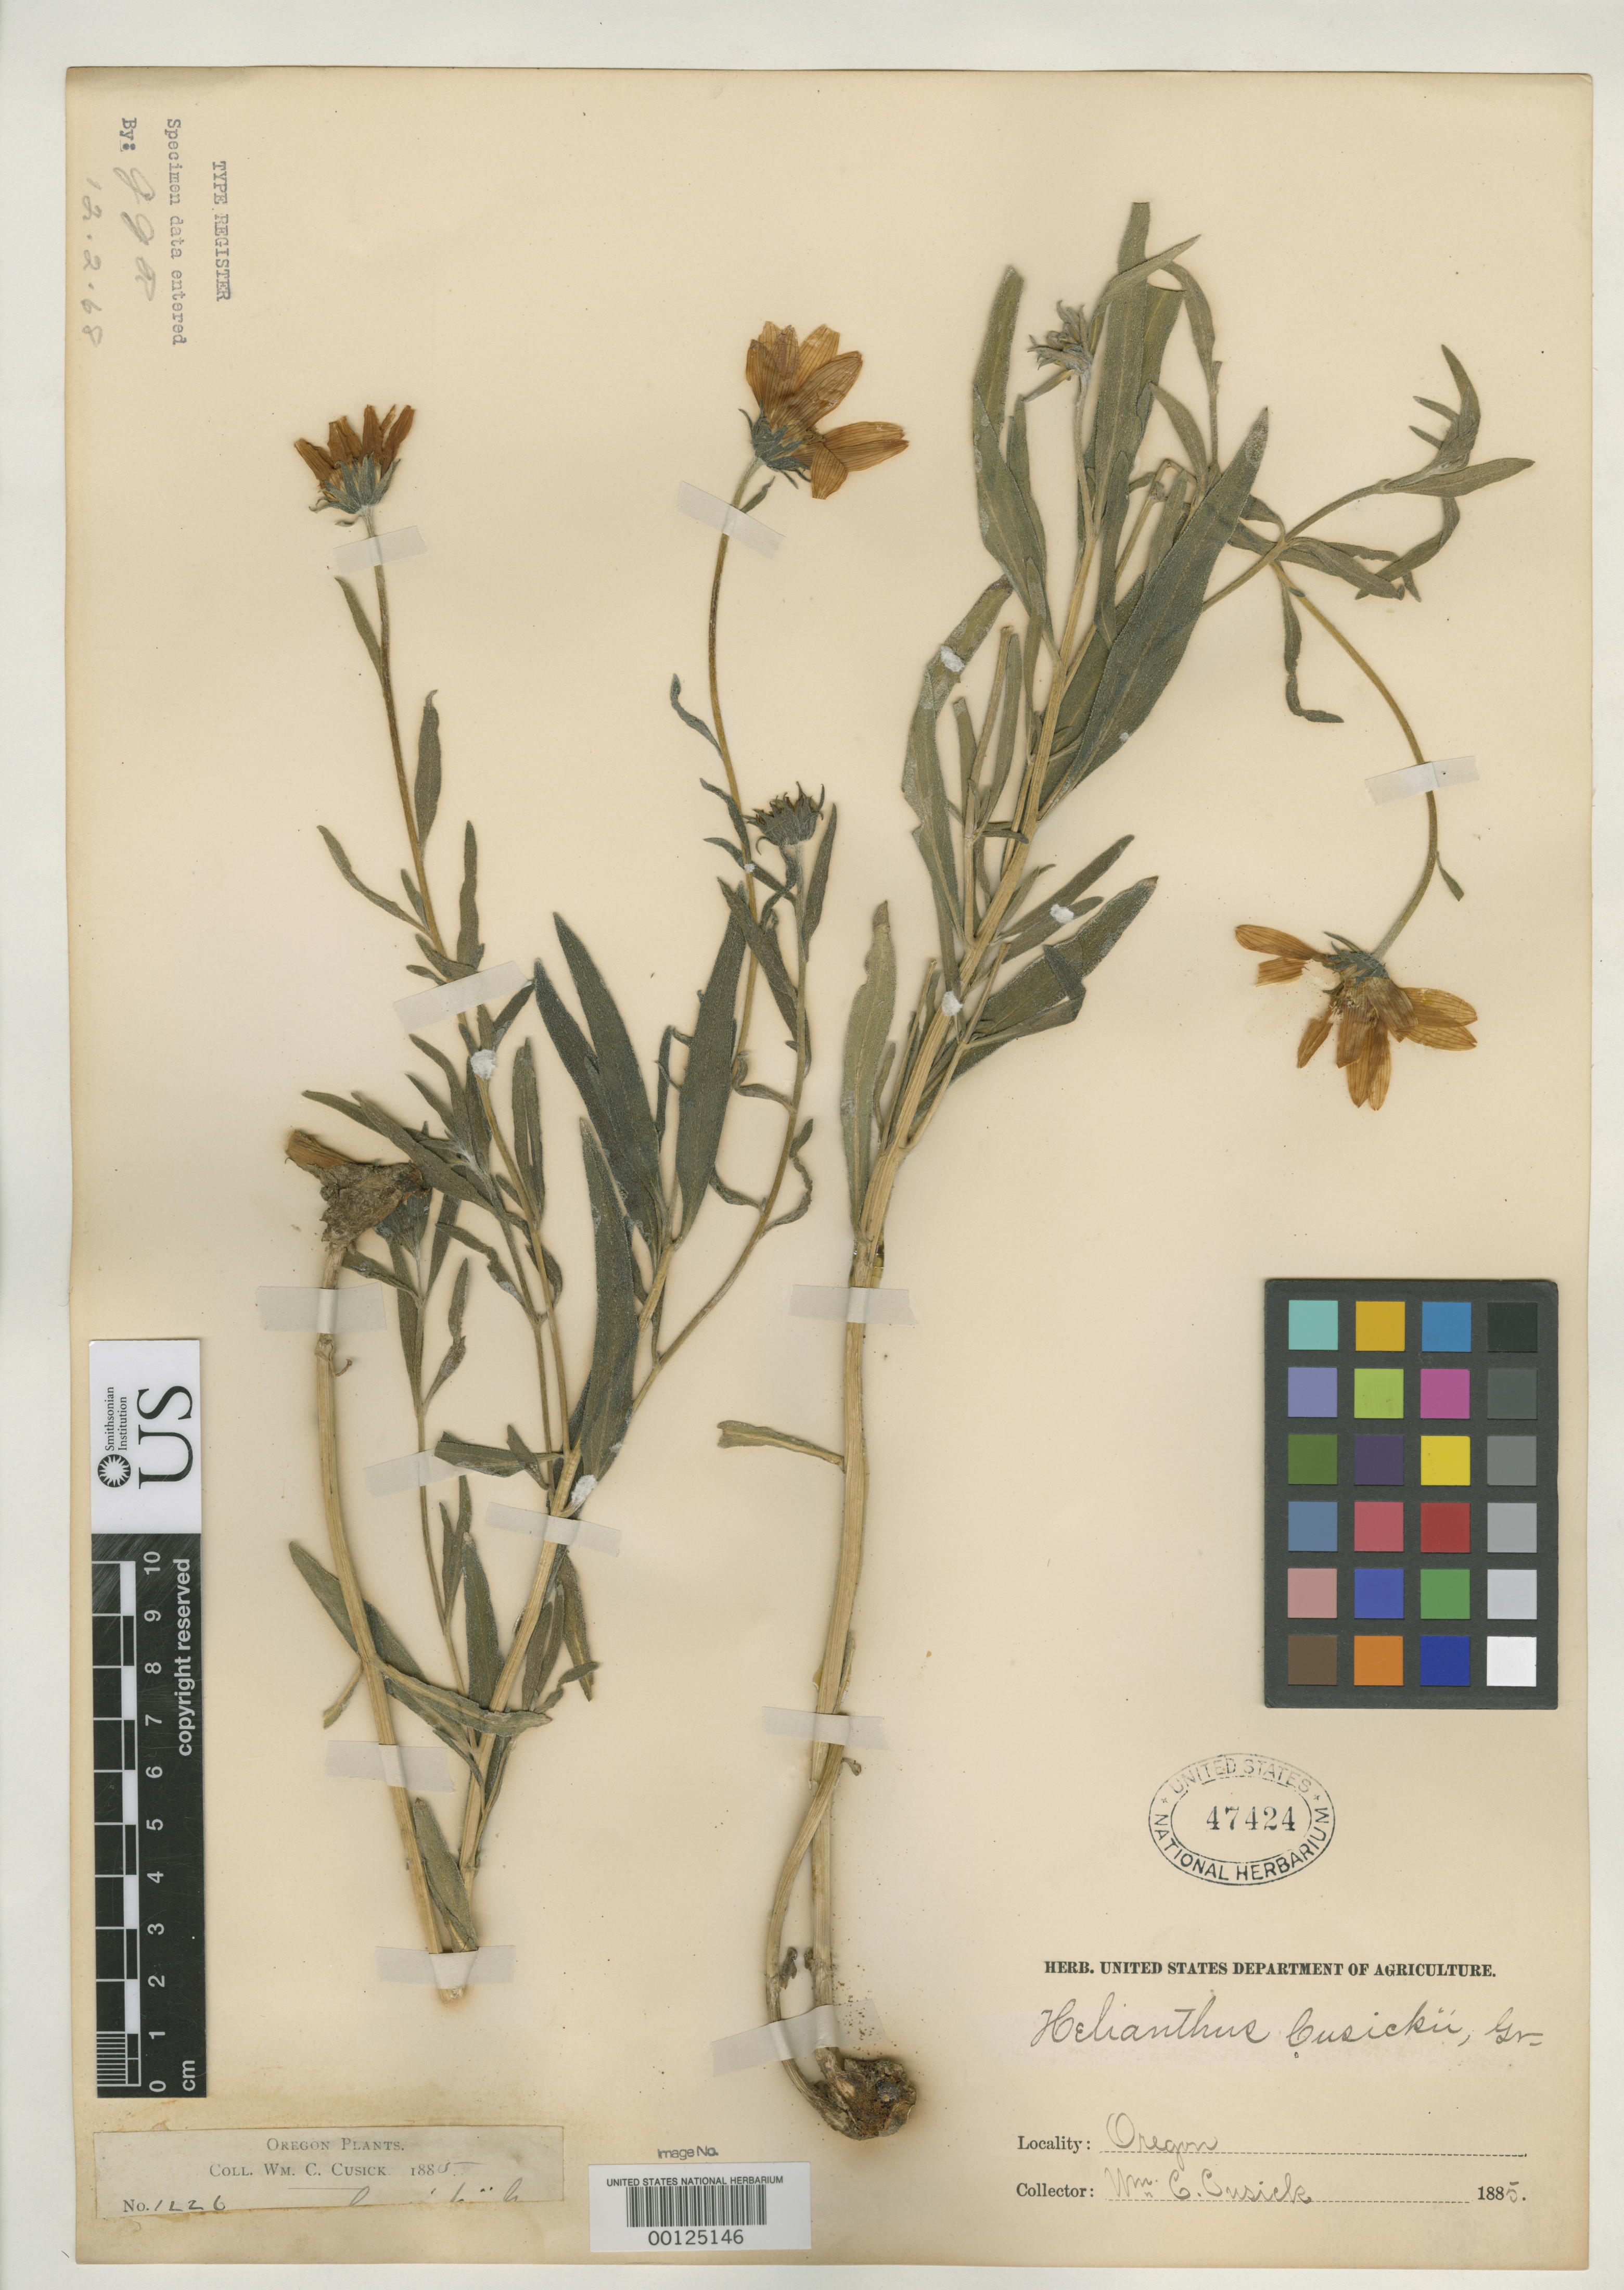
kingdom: Plantae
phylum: Tracheophyta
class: Magnoliopsida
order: Asterales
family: Asteraceae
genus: Helianthus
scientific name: Helianthus cusickii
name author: A. Gray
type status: Isosyntype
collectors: W. C. Cusick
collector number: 1226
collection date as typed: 1885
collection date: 1885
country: United States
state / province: Oregon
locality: Malheur River.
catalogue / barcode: US 47424